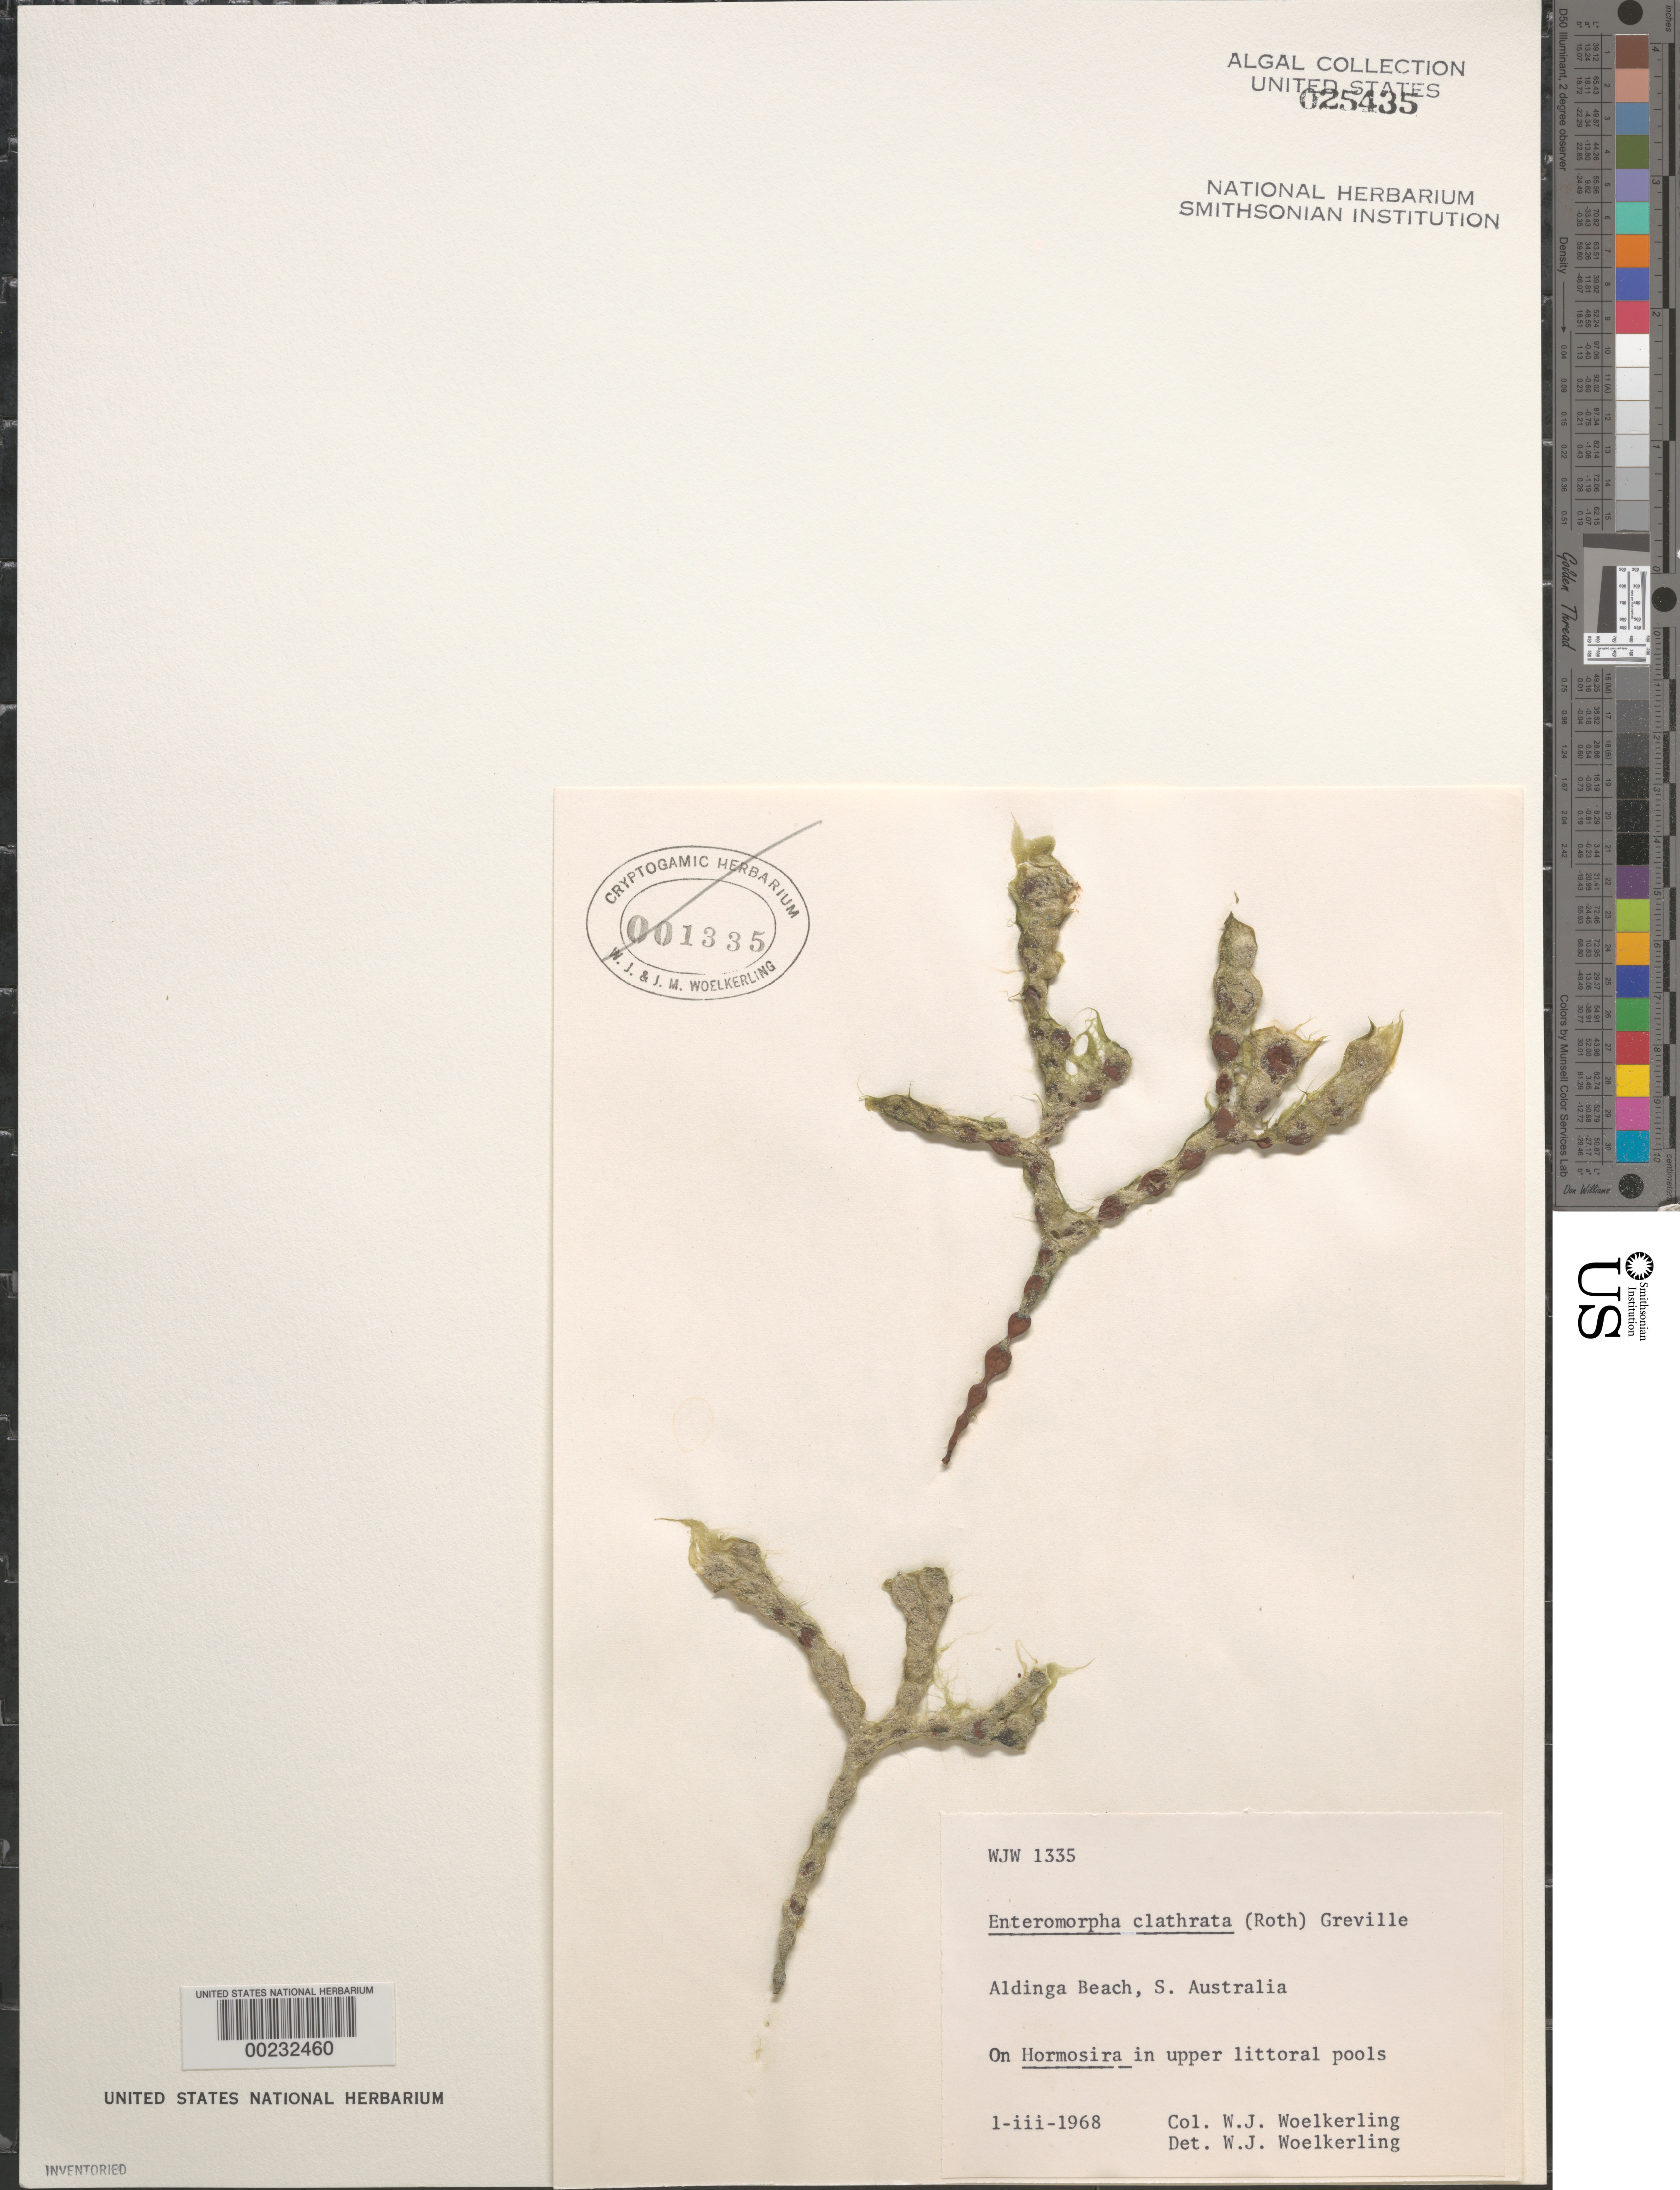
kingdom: Plantae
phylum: Chlorophyta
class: Ulvophyceae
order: Ulvales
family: Ulvaceae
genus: Ulva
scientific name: Ulva clathrata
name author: (Roth) C. Agardh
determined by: Algae name updating Project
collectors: W. Woelkerling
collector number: WJW 1335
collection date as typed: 01 Mar 1968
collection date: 1968-03-01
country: Australia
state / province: South Australia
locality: Aldinga Beach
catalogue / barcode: US 25435